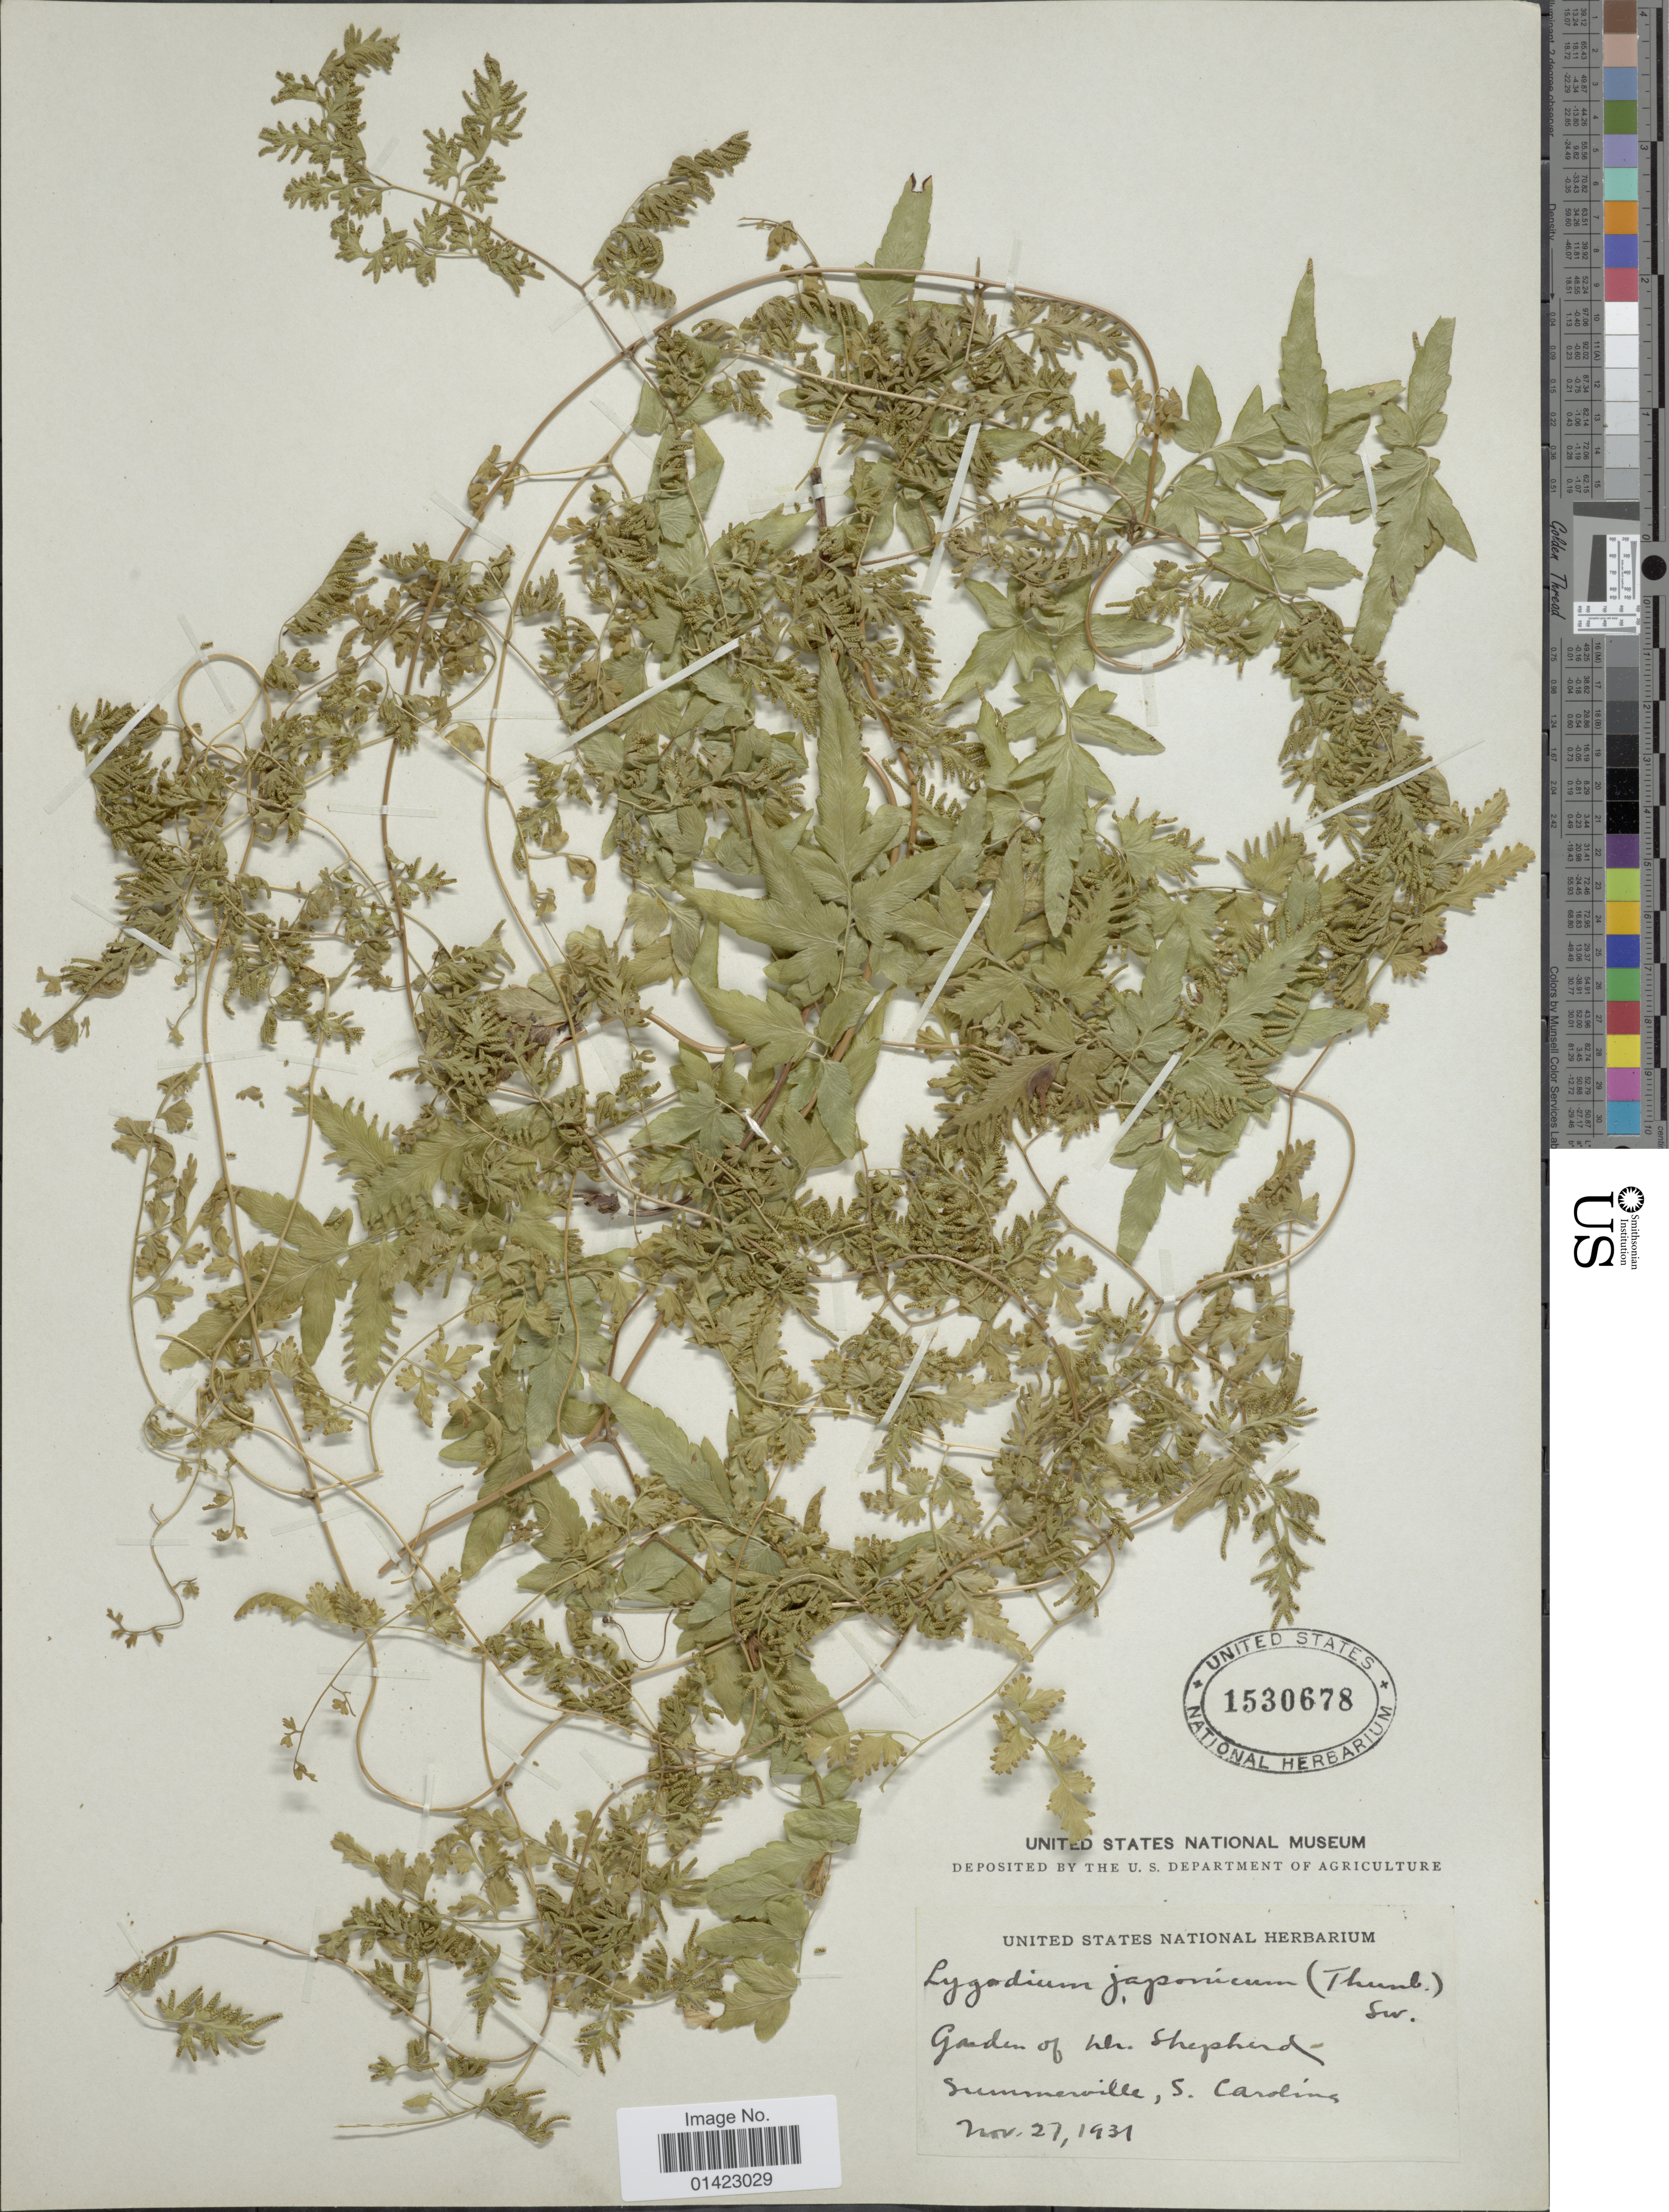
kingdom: Plantae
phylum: Tracheophyta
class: Polypodiopsida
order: Schizaeales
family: Lygodiaceae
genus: Lygodium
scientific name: Lygodium japonicum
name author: (Thunb.) Sw.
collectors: Shepherd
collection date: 1931-11-27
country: United States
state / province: South Carolina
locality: Summerville, S. Carolina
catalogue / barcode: US 1530678